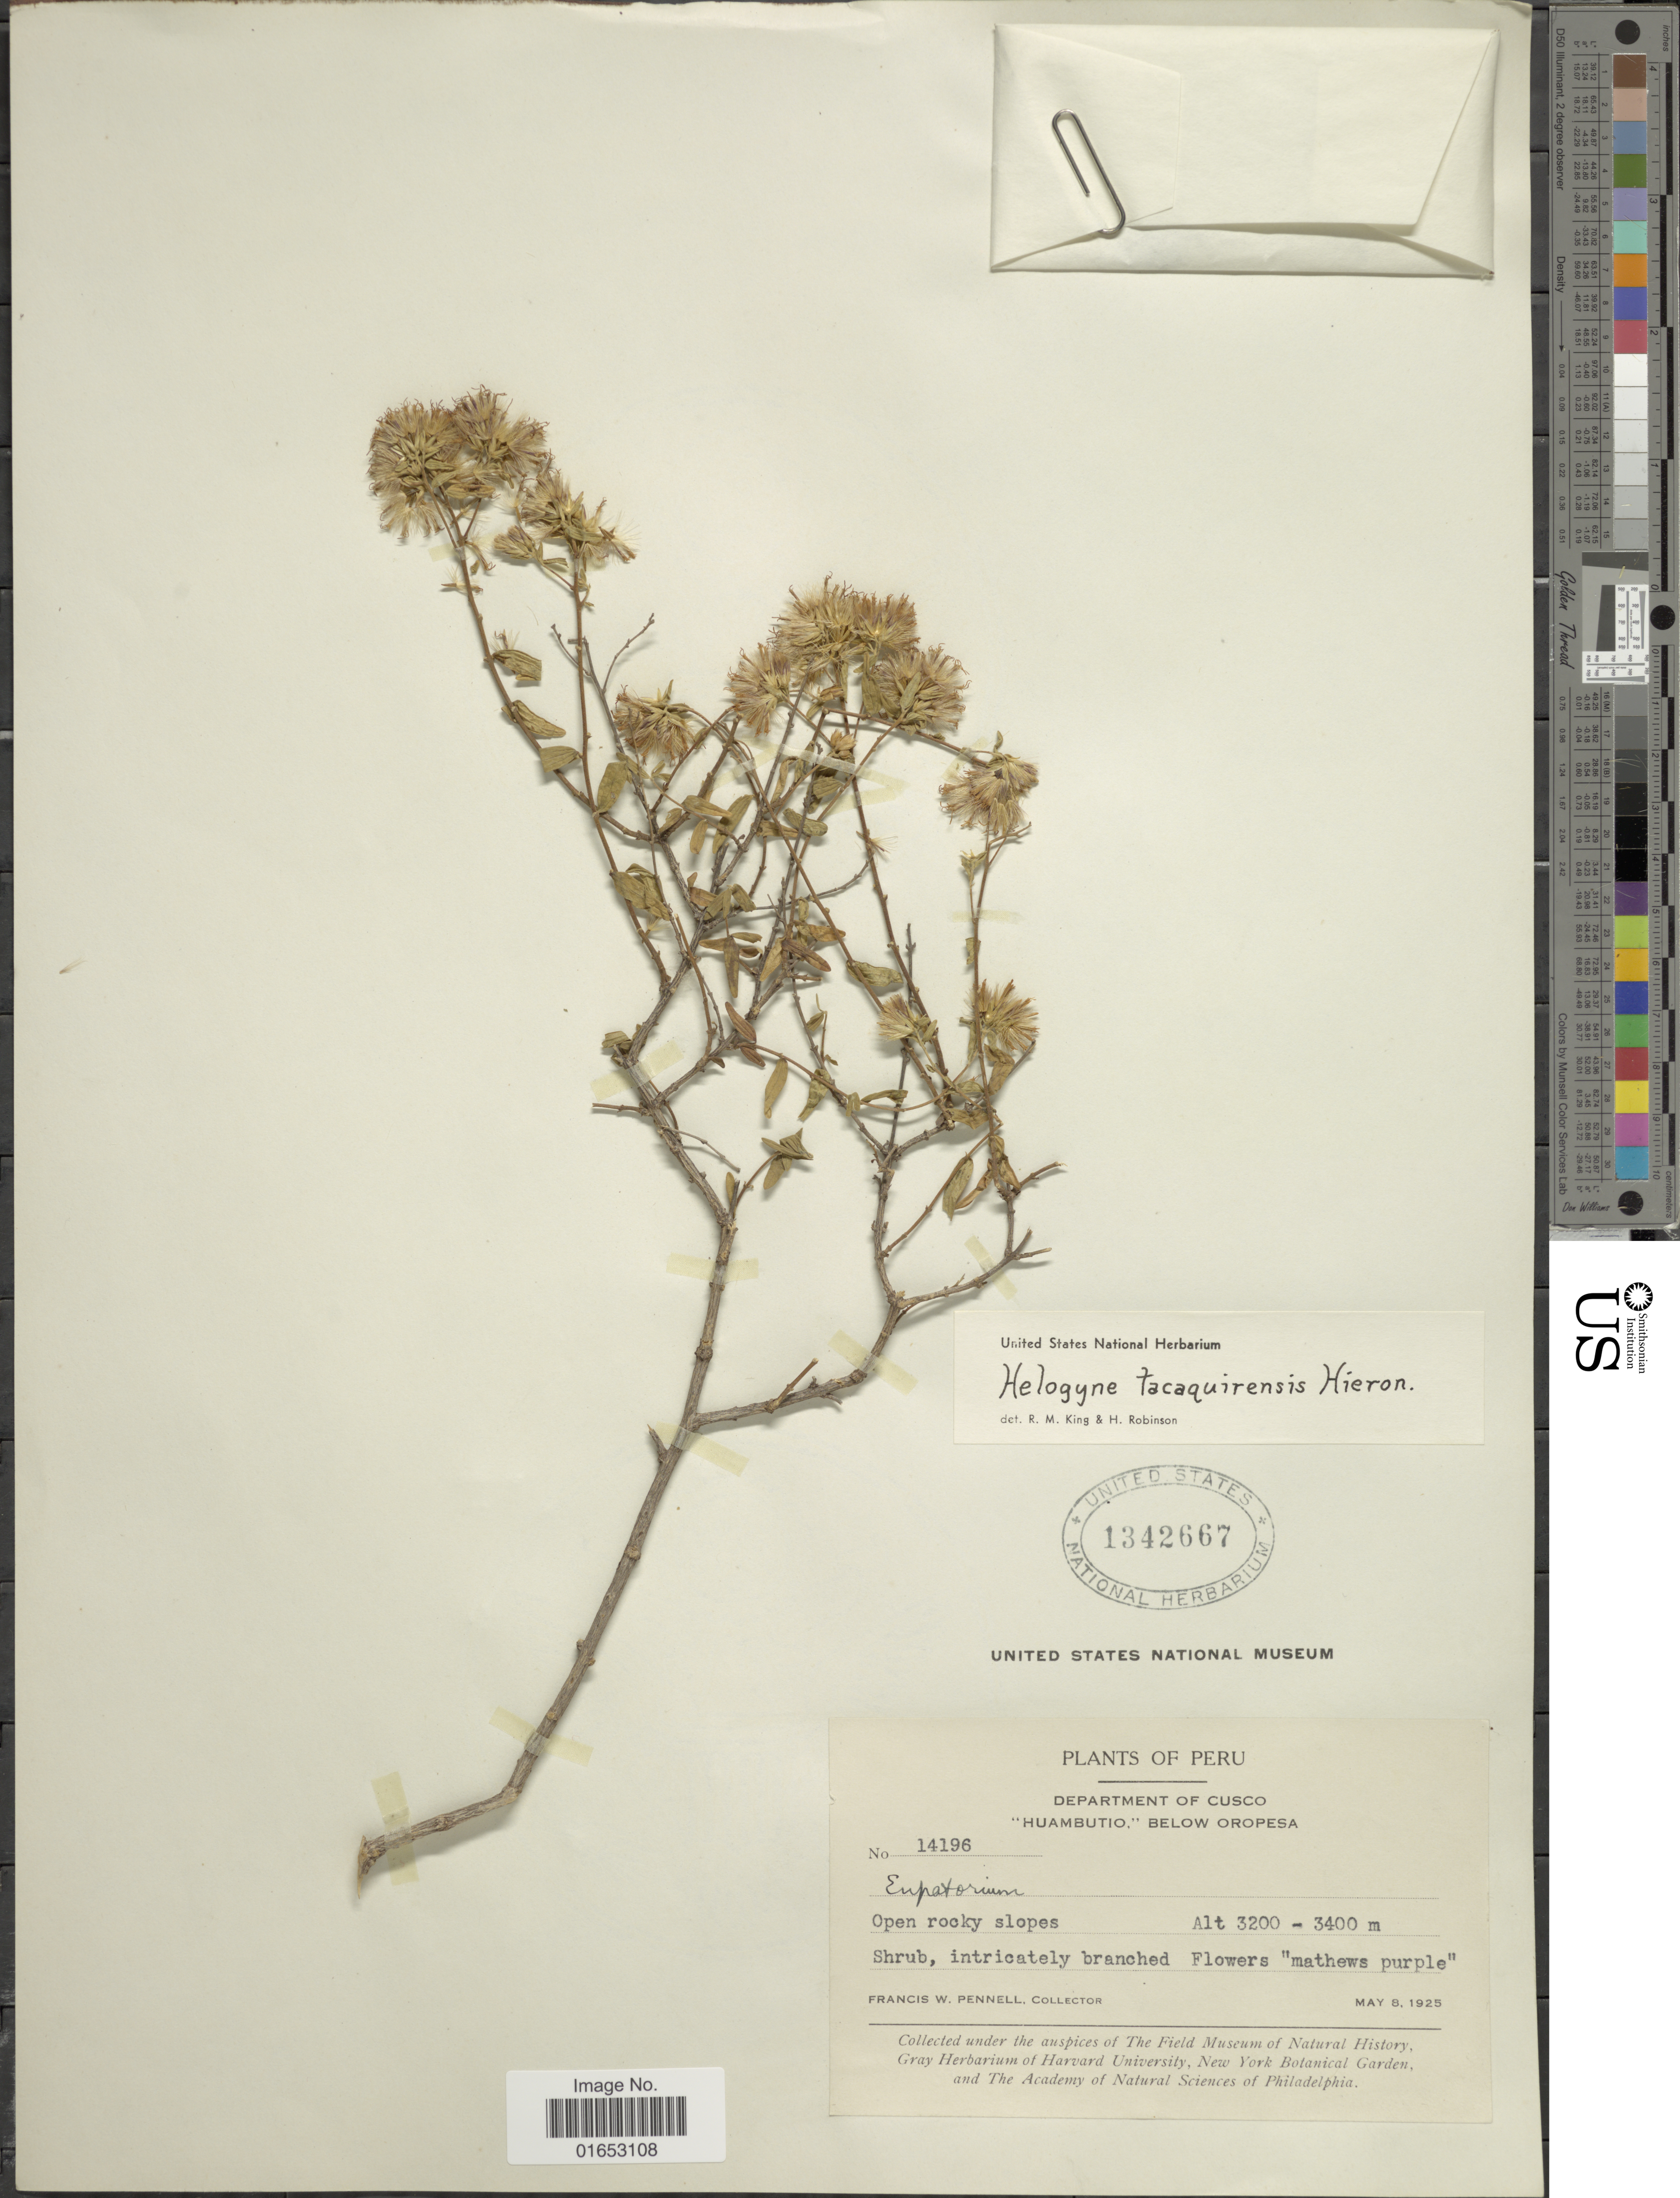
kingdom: Plantae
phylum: Tracheophyta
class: Magnoliopsida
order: Asterales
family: Asteraceae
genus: Helogyne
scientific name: Helogyne tacaquirensis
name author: Hieron. in Urban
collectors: F. W. Pennell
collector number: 14196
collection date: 1925-05-08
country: Peru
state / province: Cusco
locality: Huambutio,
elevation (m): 3200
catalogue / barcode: US 1342667